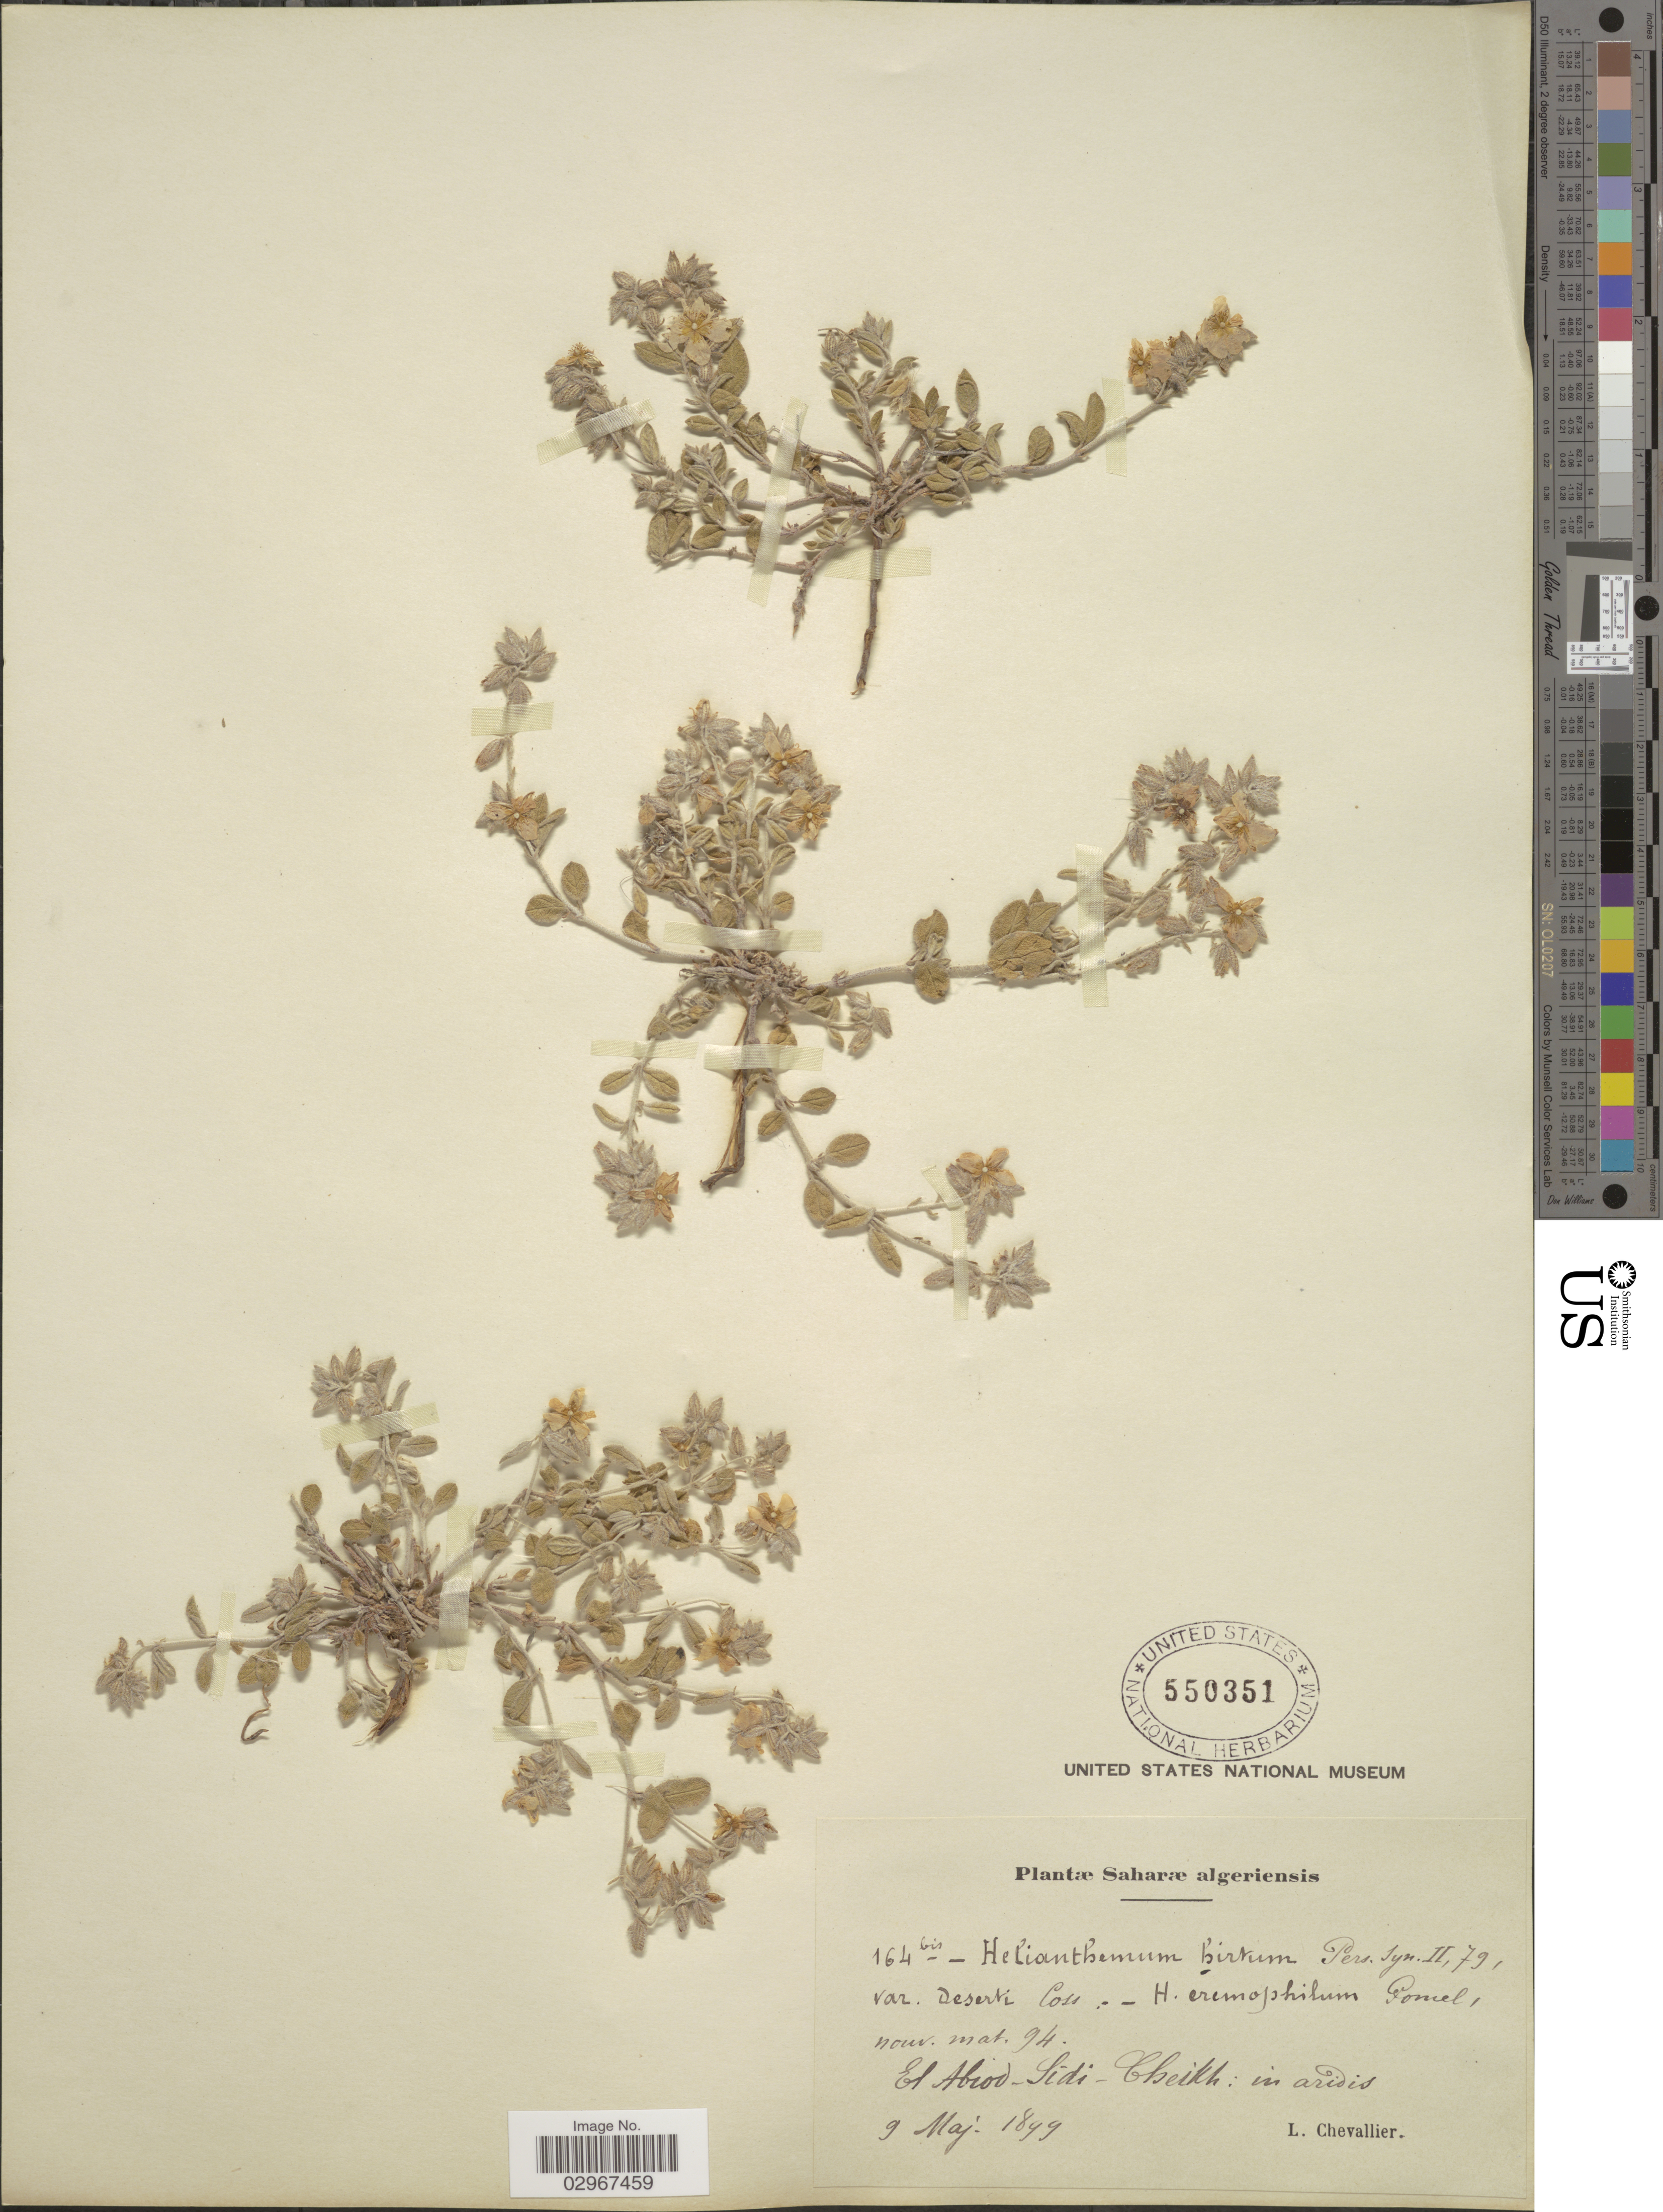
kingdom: Plantae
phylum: Tracheophyta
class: Magnoliopsida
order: Malvales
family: Cistaceae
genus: Helianthemum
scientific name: Helianthemum hirtum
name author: (L.) Mill.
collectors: L. Chevallier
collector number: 164bis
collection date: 1899-05-09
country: Algeria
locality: Saharæ algeriensis. El Abiod-Sidi-Cheikh: in aridis.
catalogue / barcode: US 550351